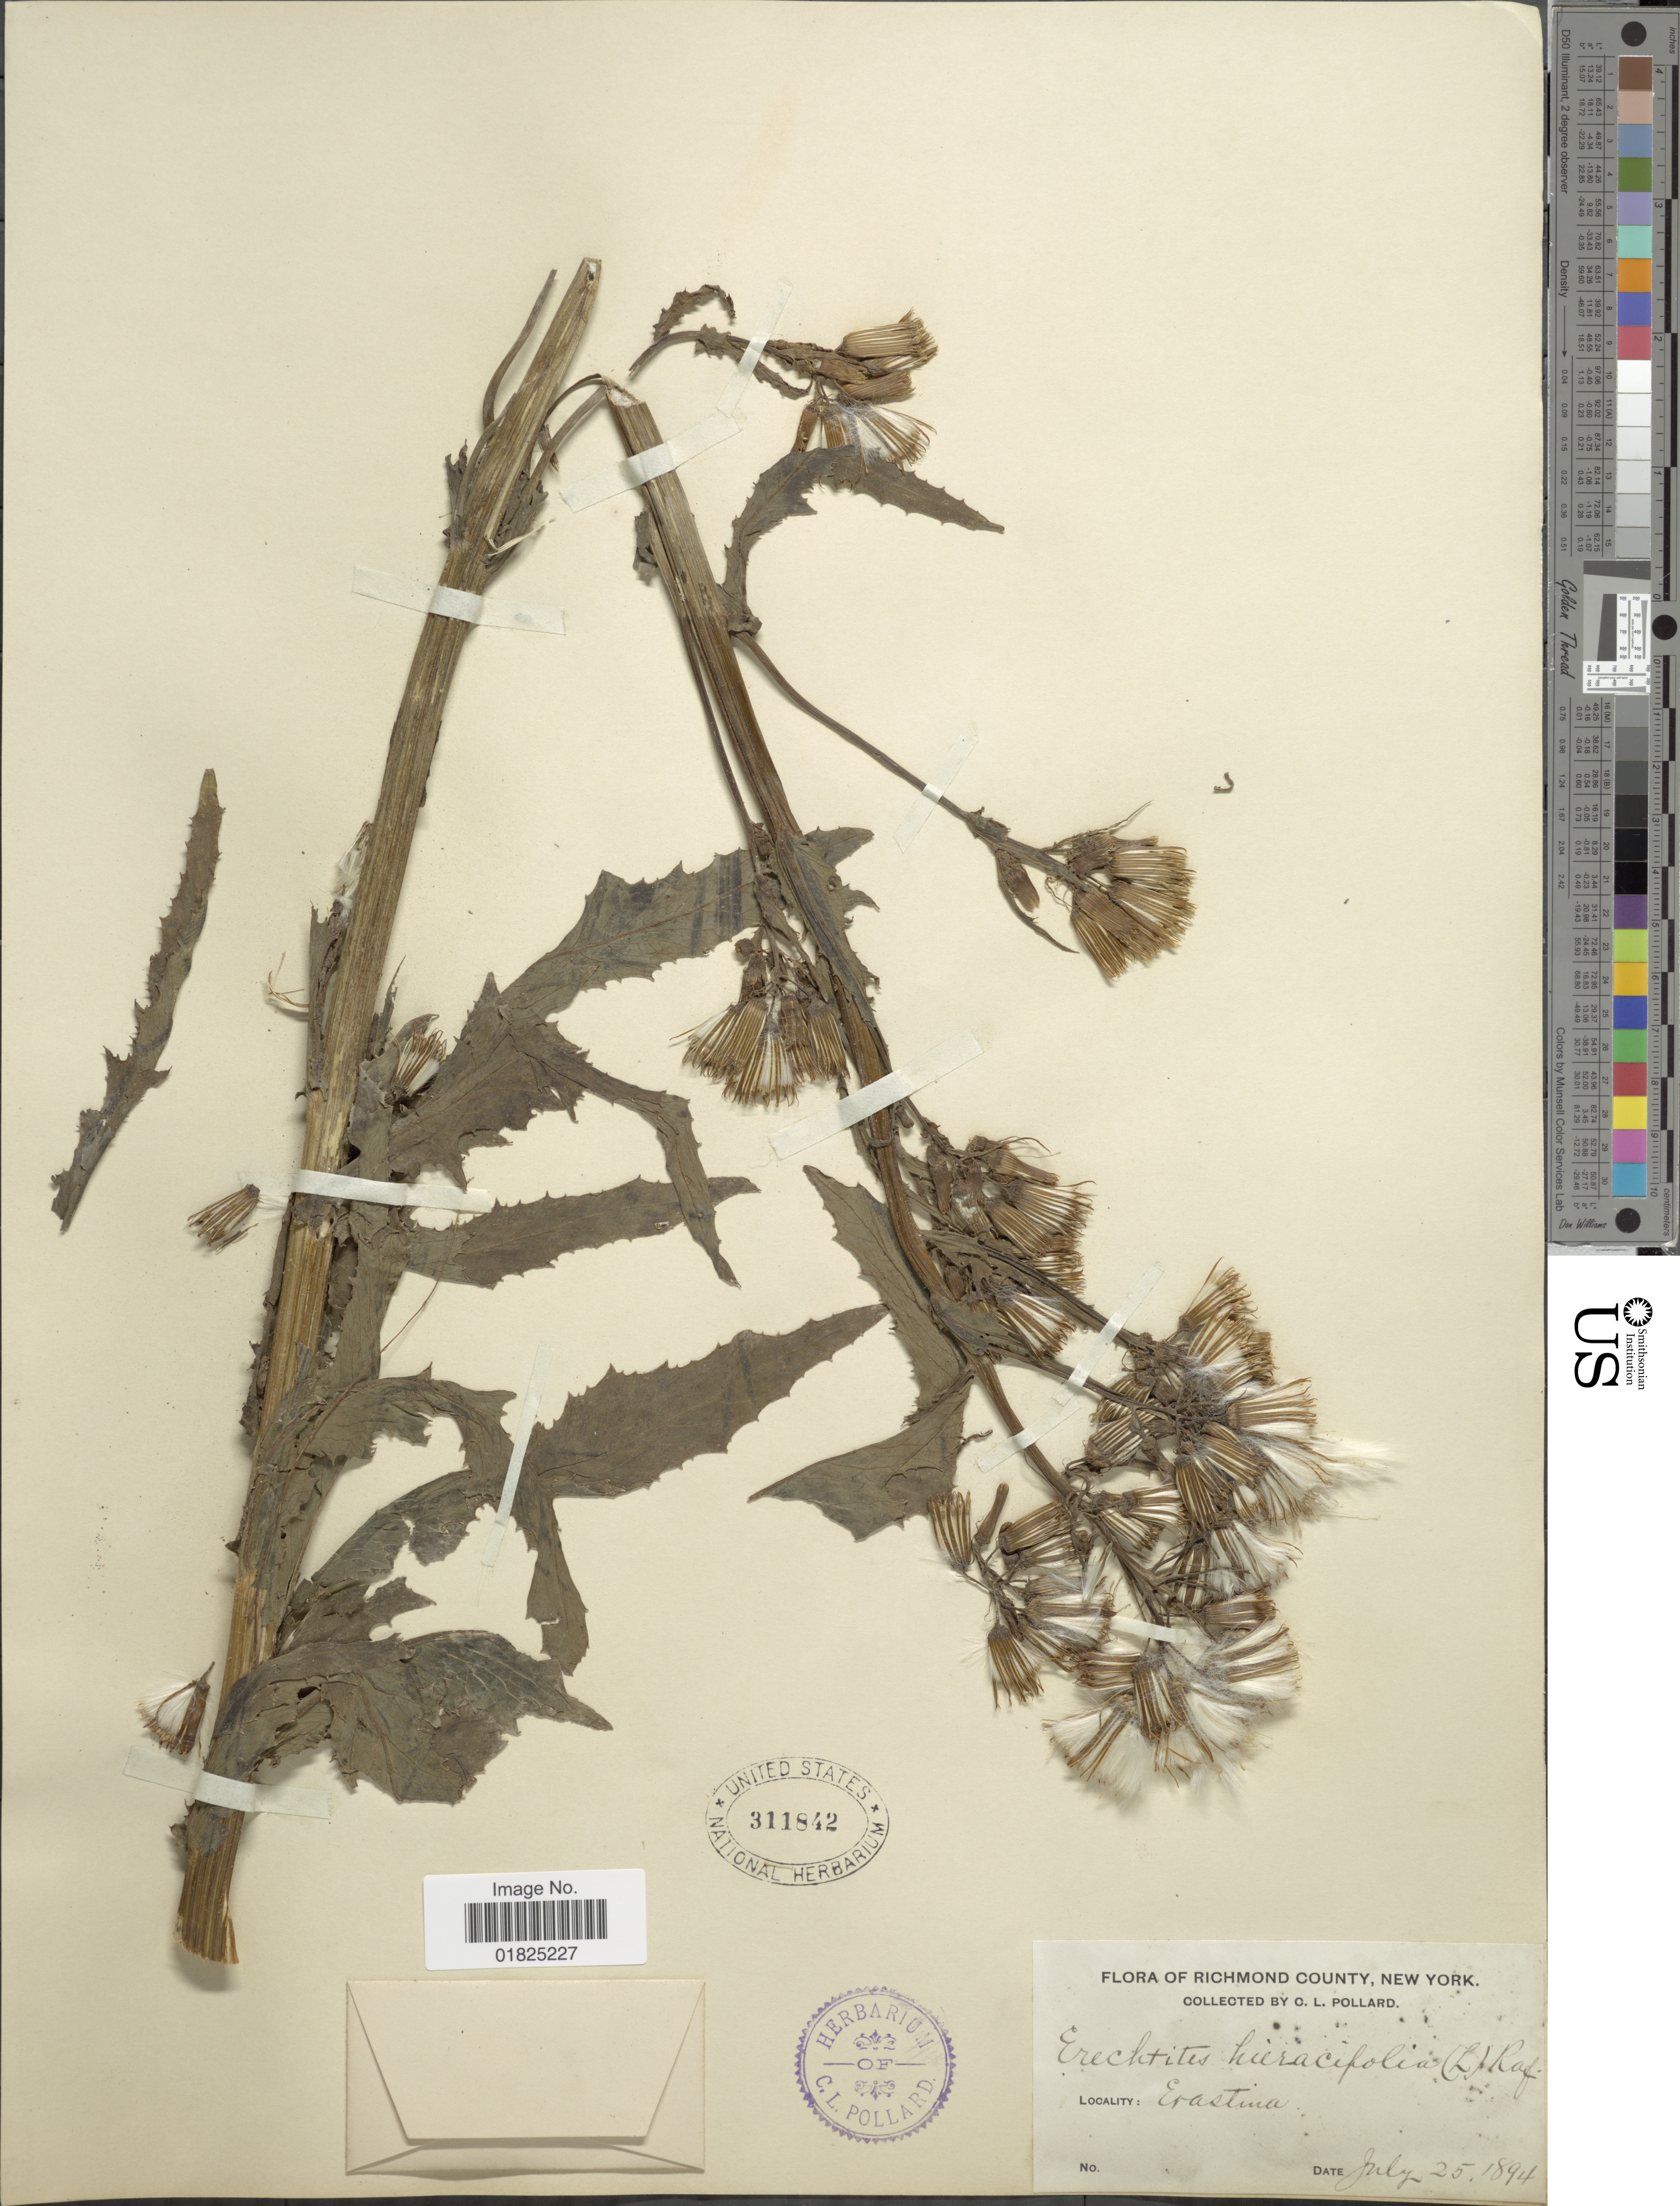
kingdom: Plantae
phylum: Tracheophyta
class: Magnoliopsida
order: Asterales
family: Asteraceae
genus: Erechtites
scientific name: Erechtites hieraciifolius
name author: (L.) Raf. ex DC.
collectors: C. L. Pollard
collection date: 1894-07-25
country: United States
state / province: New York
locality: Richmond County/ Erastima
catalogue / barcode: US 311842